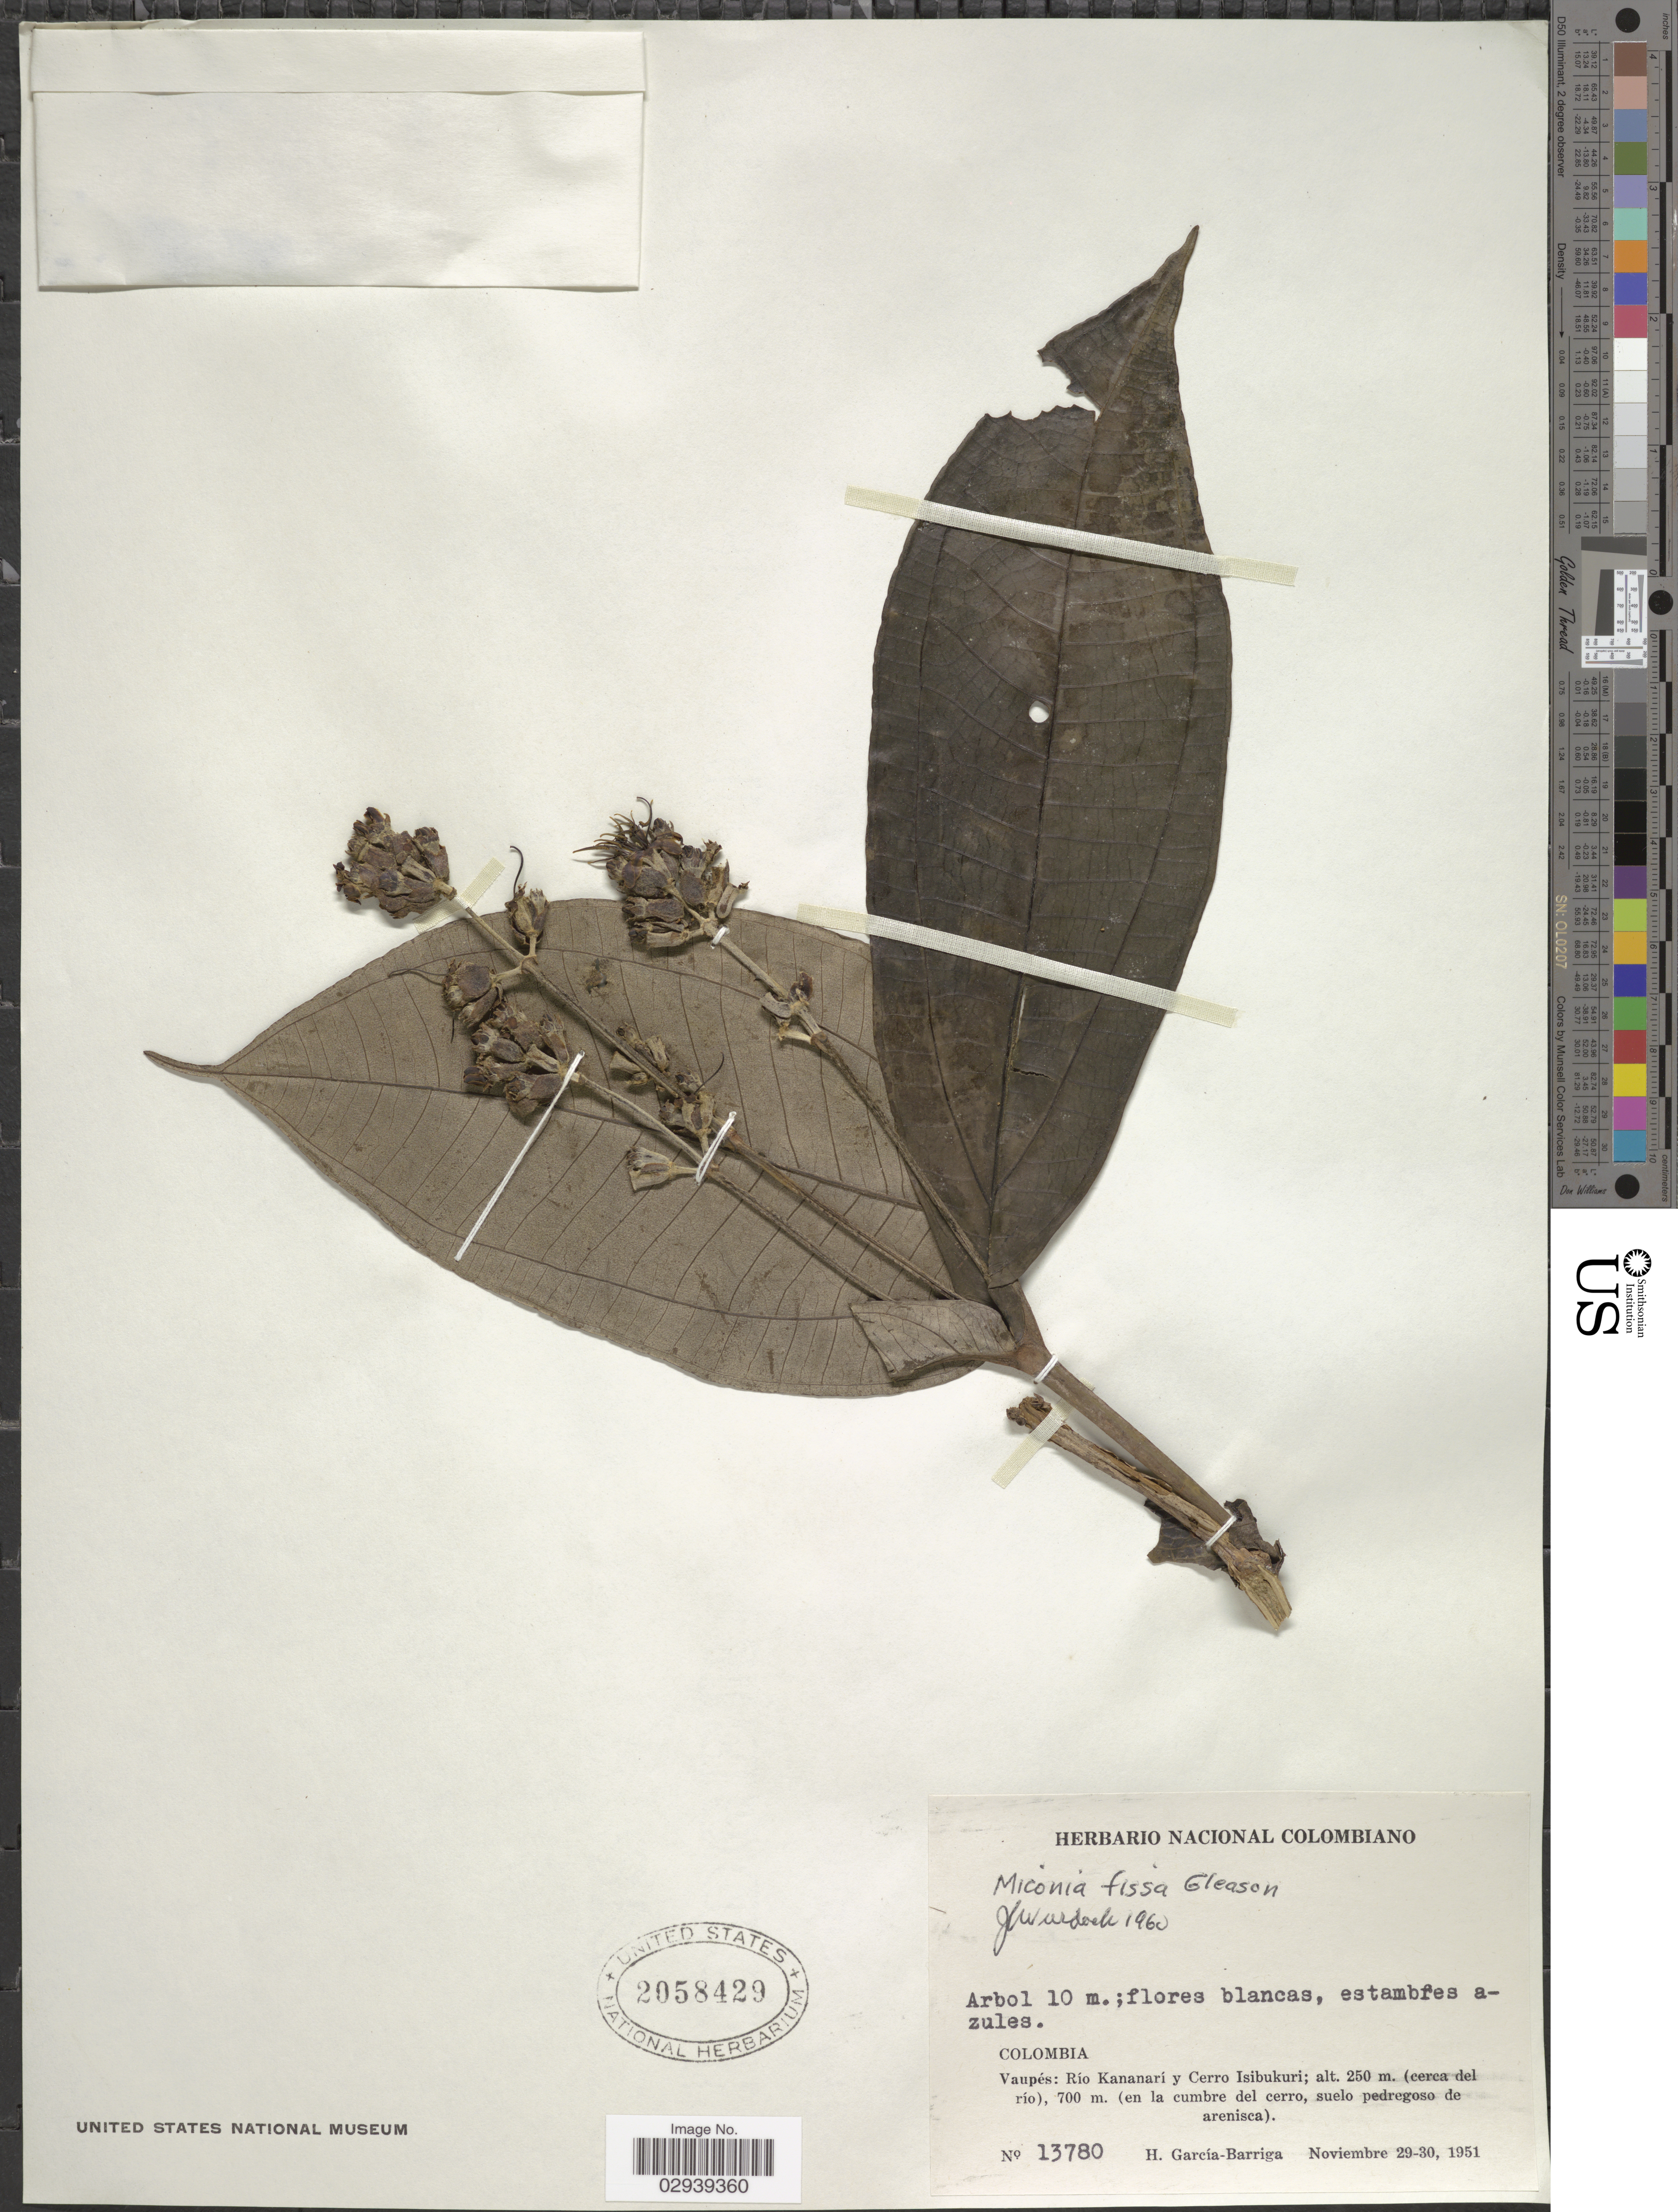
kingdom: Plantae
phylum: Tracheophyta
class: Magnoliopsida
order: Myrtales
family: Melastomataceae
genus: Miconia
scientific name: Miconia fissa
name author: Gleason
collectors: H. García Barriga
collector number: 13780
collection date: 1951-11-29/1951-11-30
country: Colombia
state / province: Vaupés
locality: Vaupés: Río Kananarí y Cerro Isibukuri (Cerca del río) (en la cumbre del cerro, suelo pedregoso de arenisca),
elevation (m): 700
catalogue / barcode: US 2058429